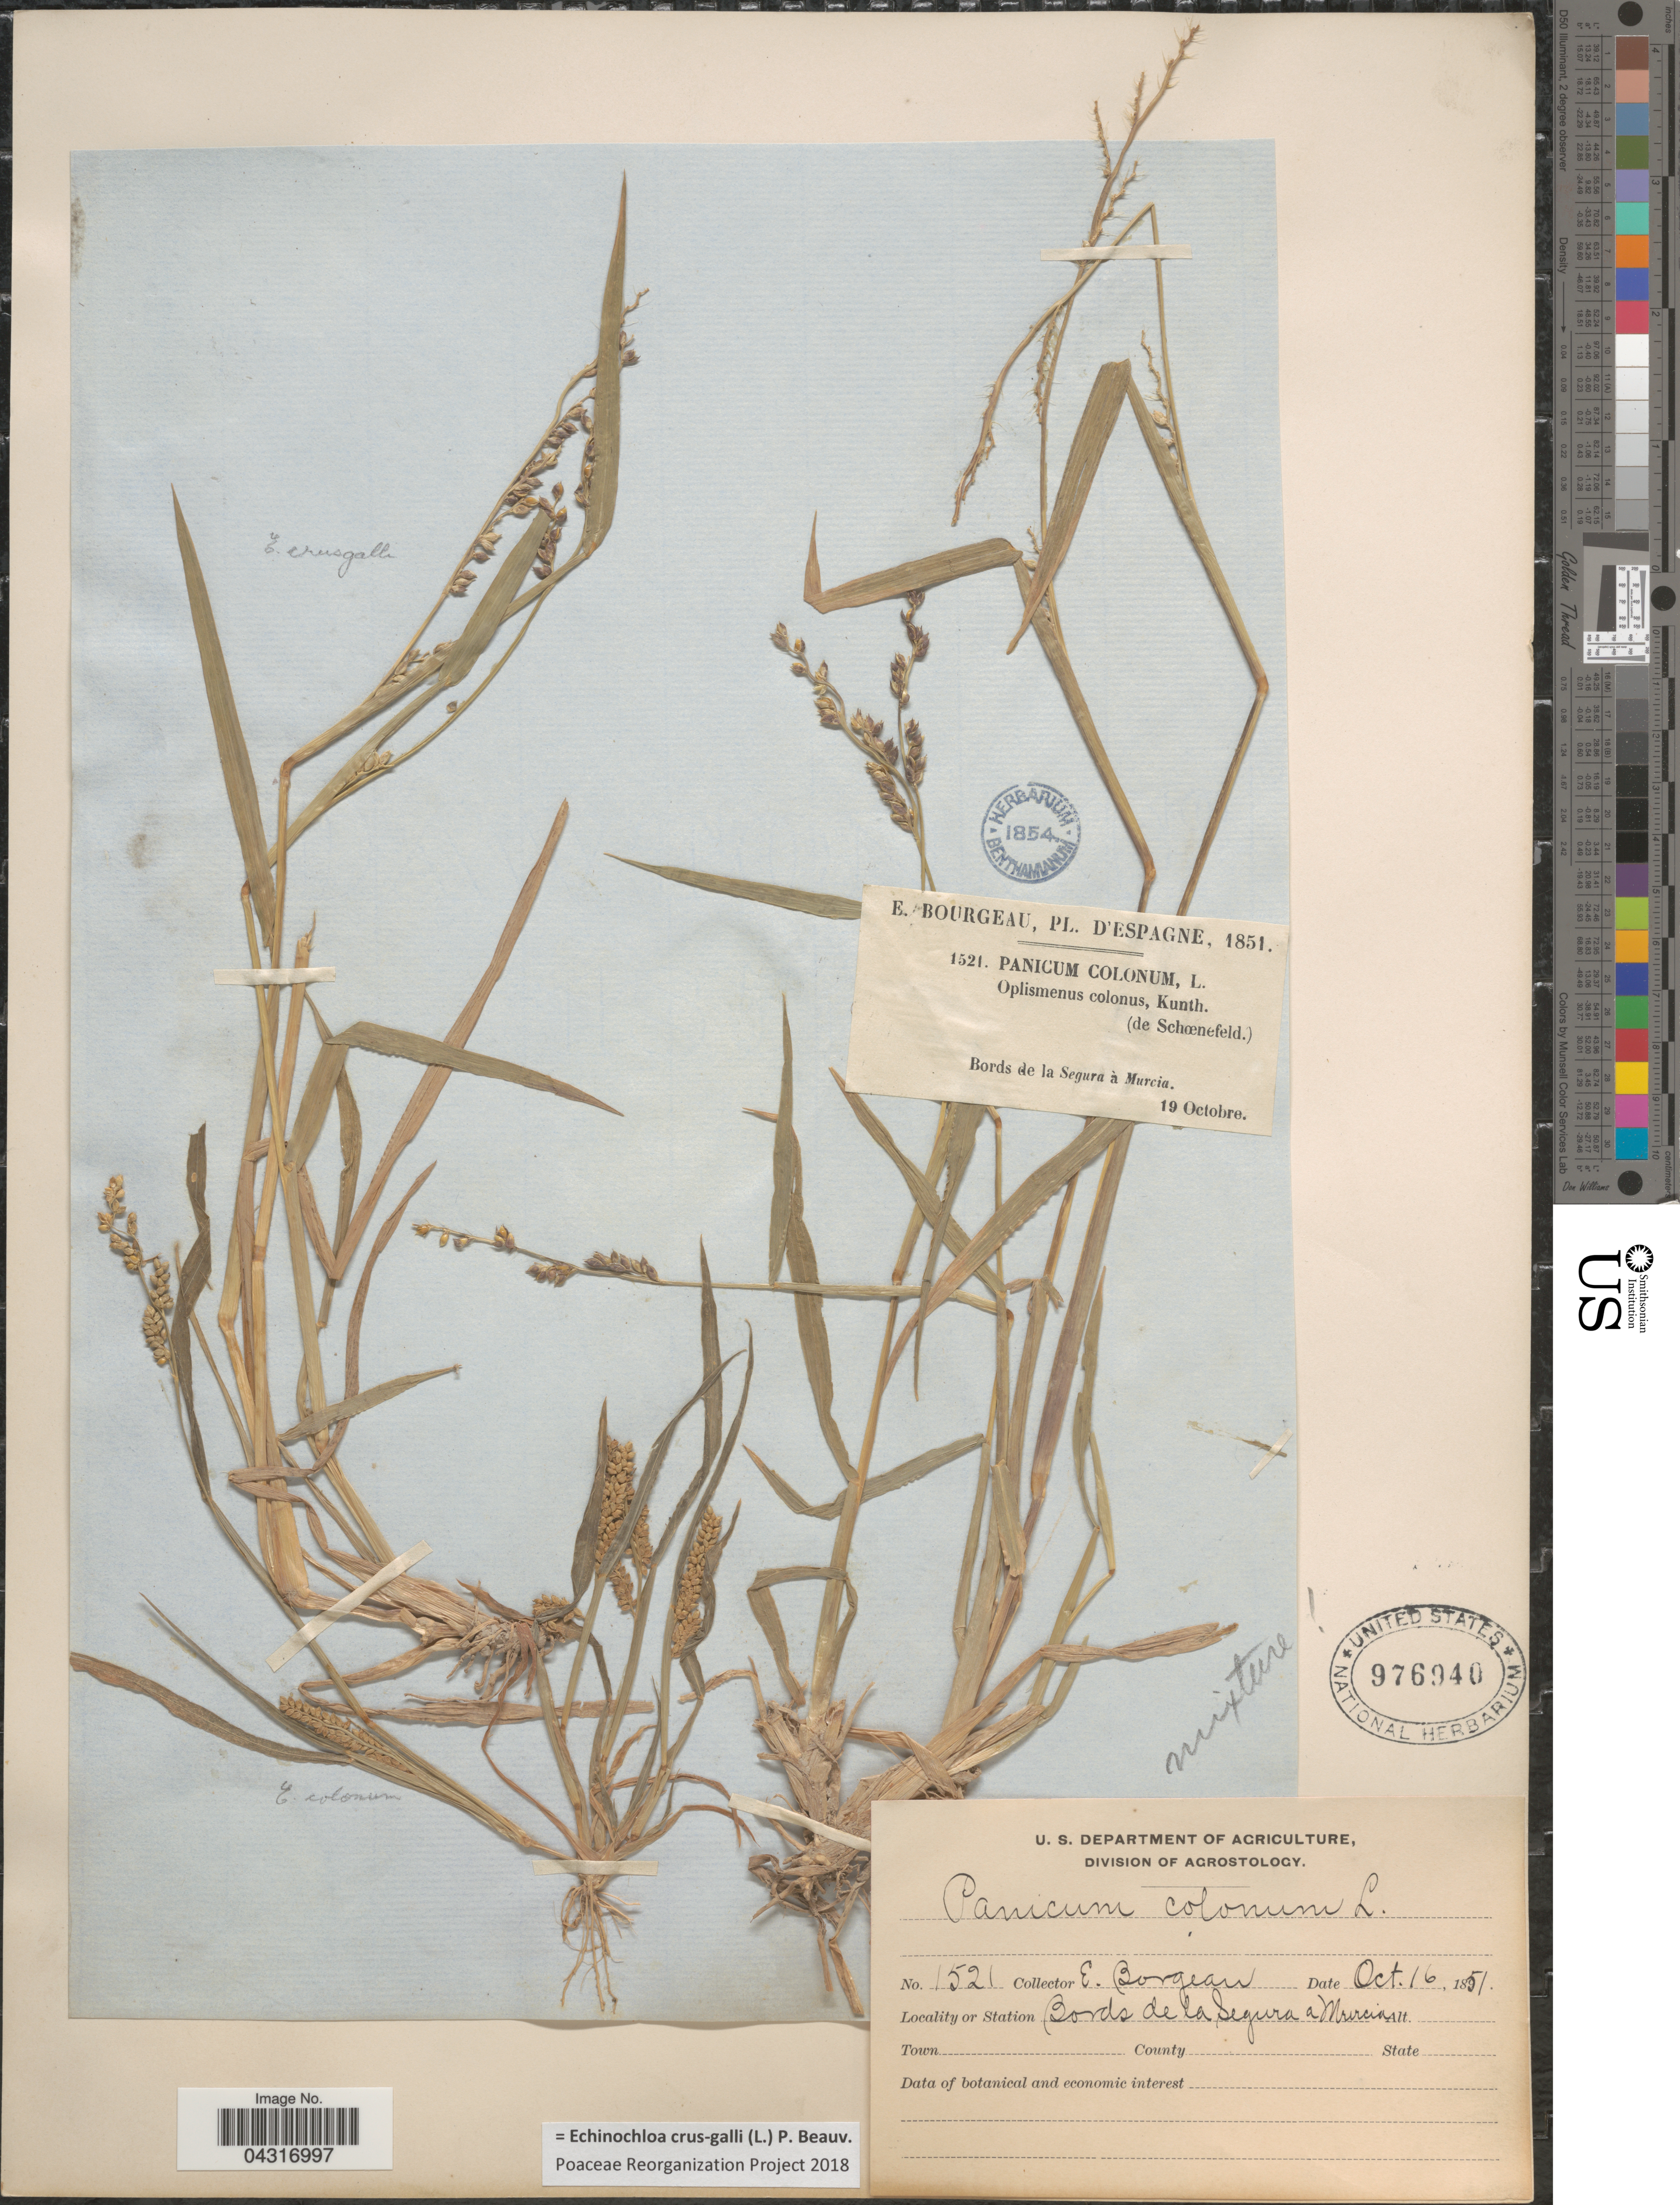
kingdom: Plantae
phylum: Tracheophyta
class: Liliopsida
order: Poales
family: Poaceae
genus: Echinochloa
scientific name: Echinochloa crus-galli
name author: (L.) P. Beauv.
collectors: E. Bourgeau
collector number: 1521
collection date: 1851-10-19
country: Spain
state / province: Murcia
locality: Espagne. Bords de la Segura à Murcia.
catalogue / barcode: US 976940